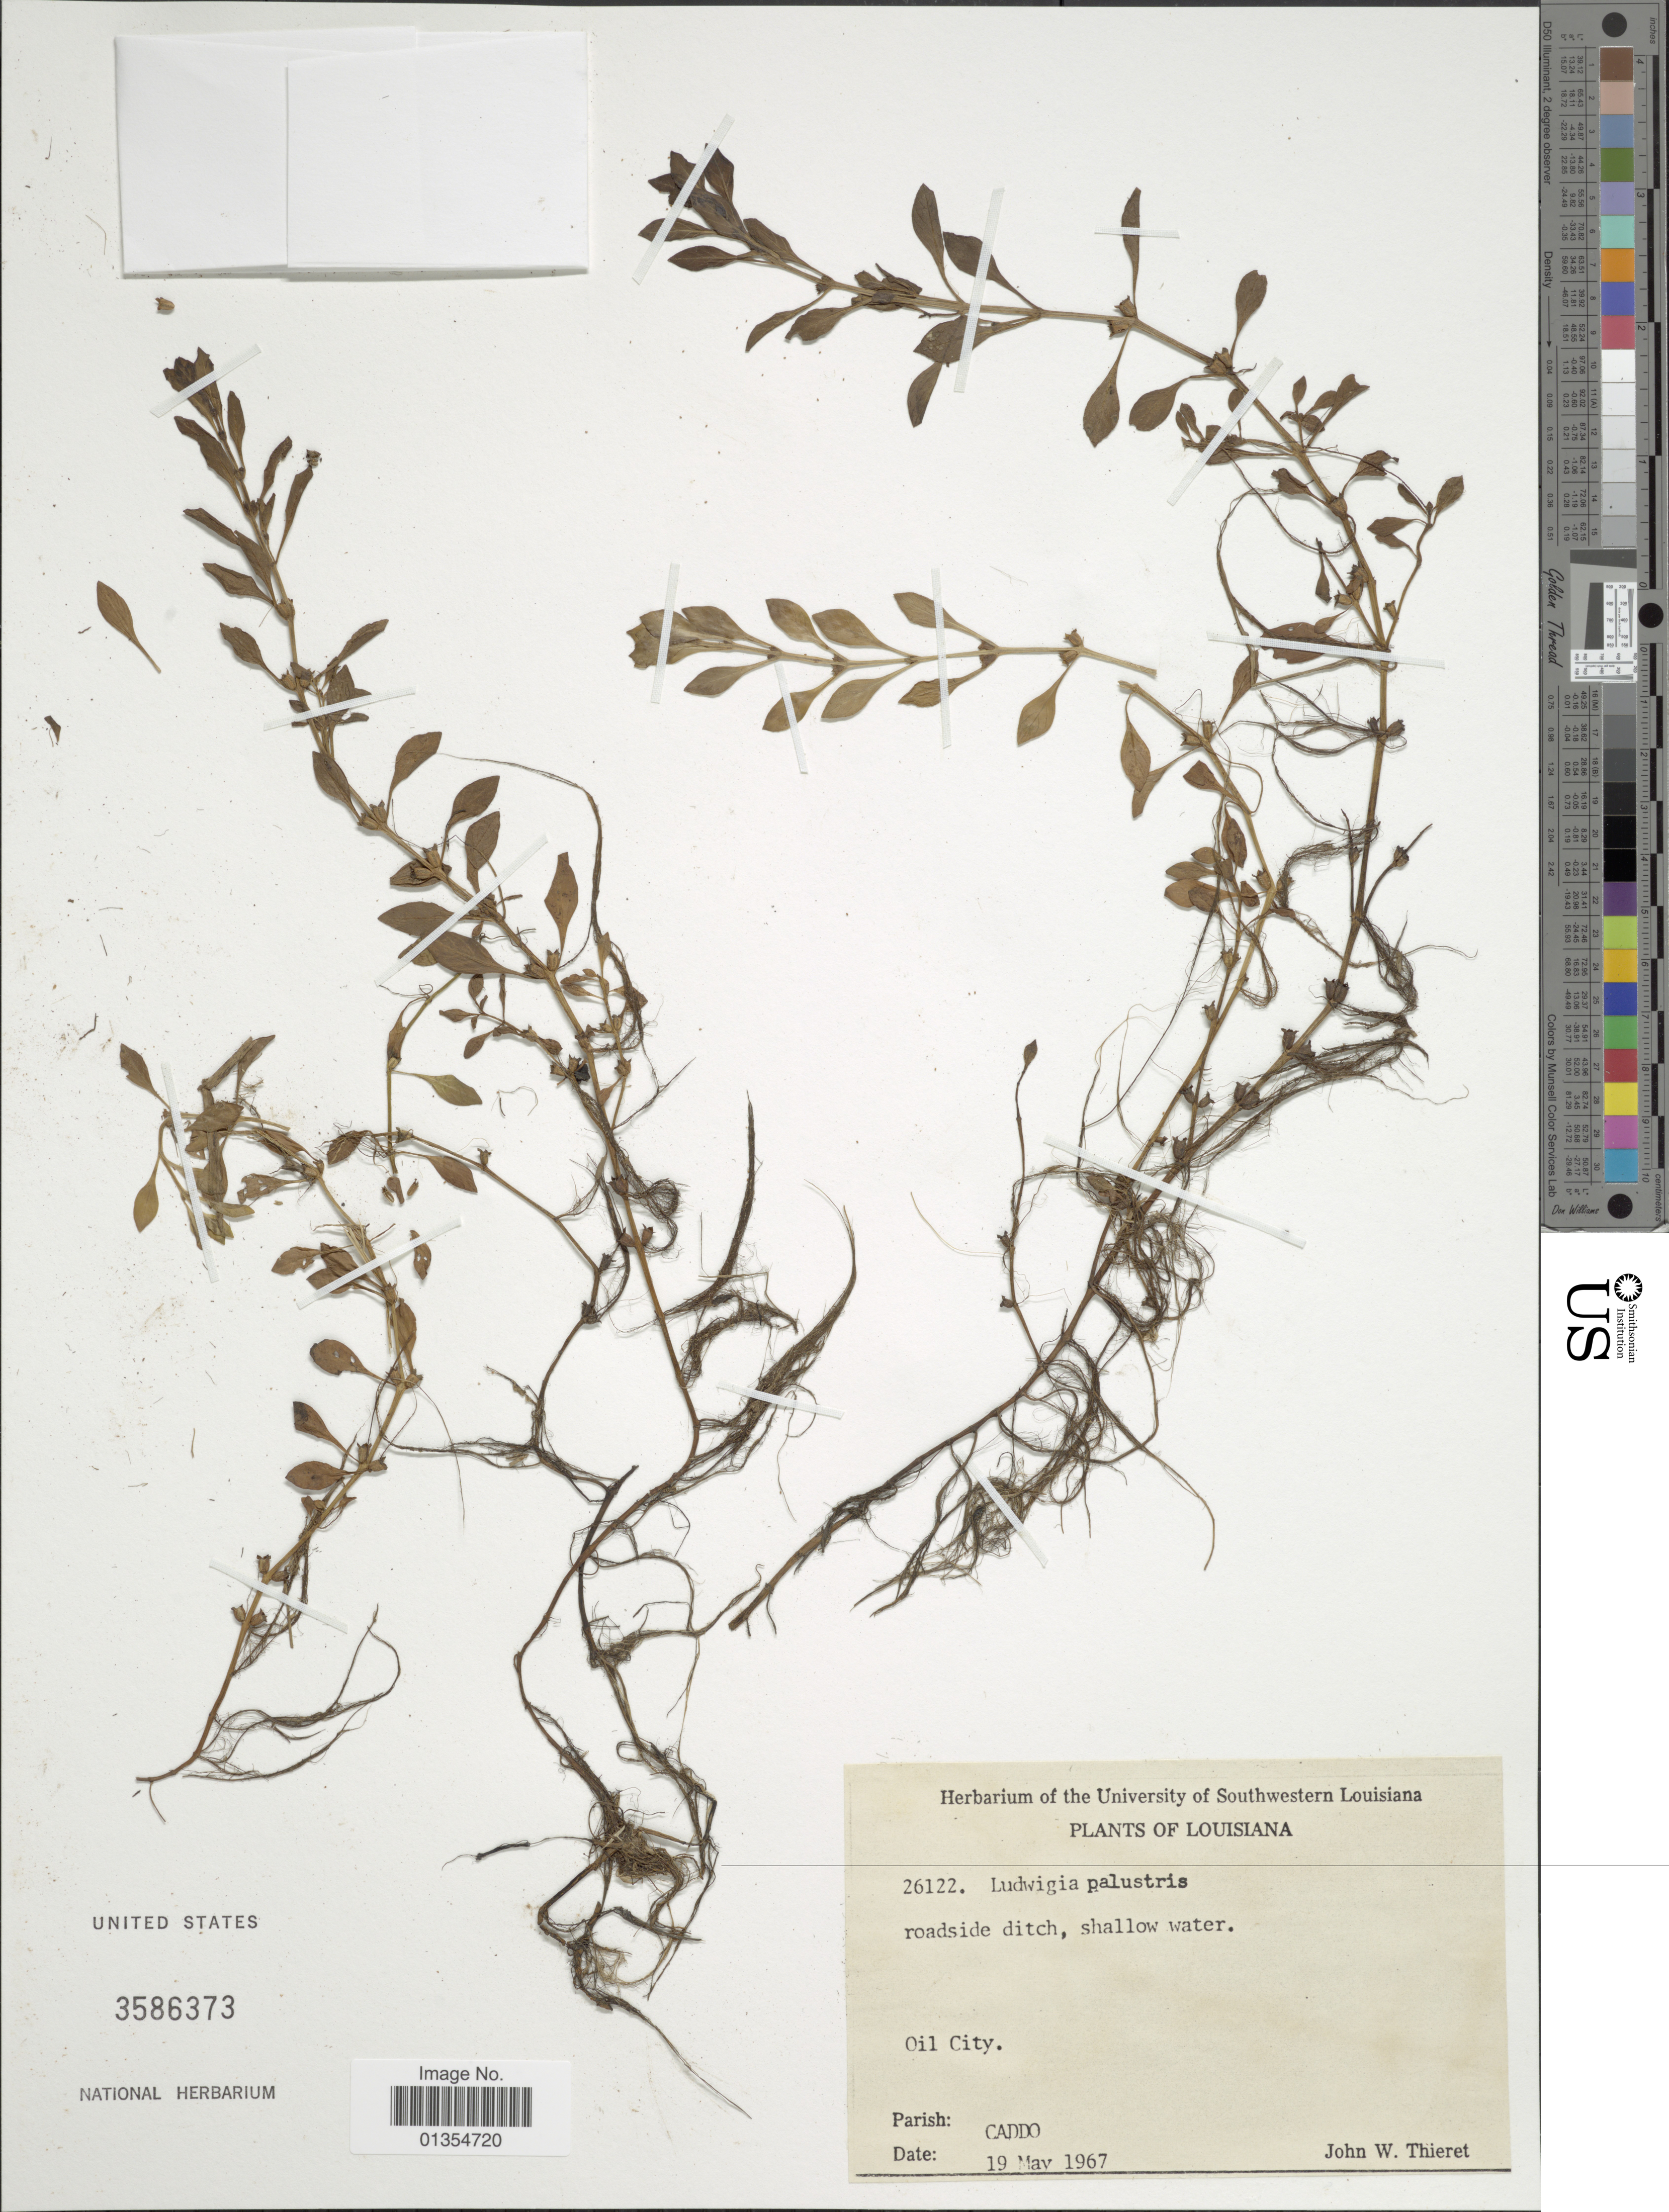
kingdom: Plantae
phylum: Tracheophyta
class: Magnoliopsida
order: Myrtales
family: Onagraceae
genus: Ludwigia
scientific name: Ludwigia palustris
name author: (L.) Elliott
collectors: J. W. Thieret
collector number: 26122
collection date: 1967-05-19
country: United States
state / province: Louisiana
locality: Oil City, Caddo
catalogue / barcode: US 3586373